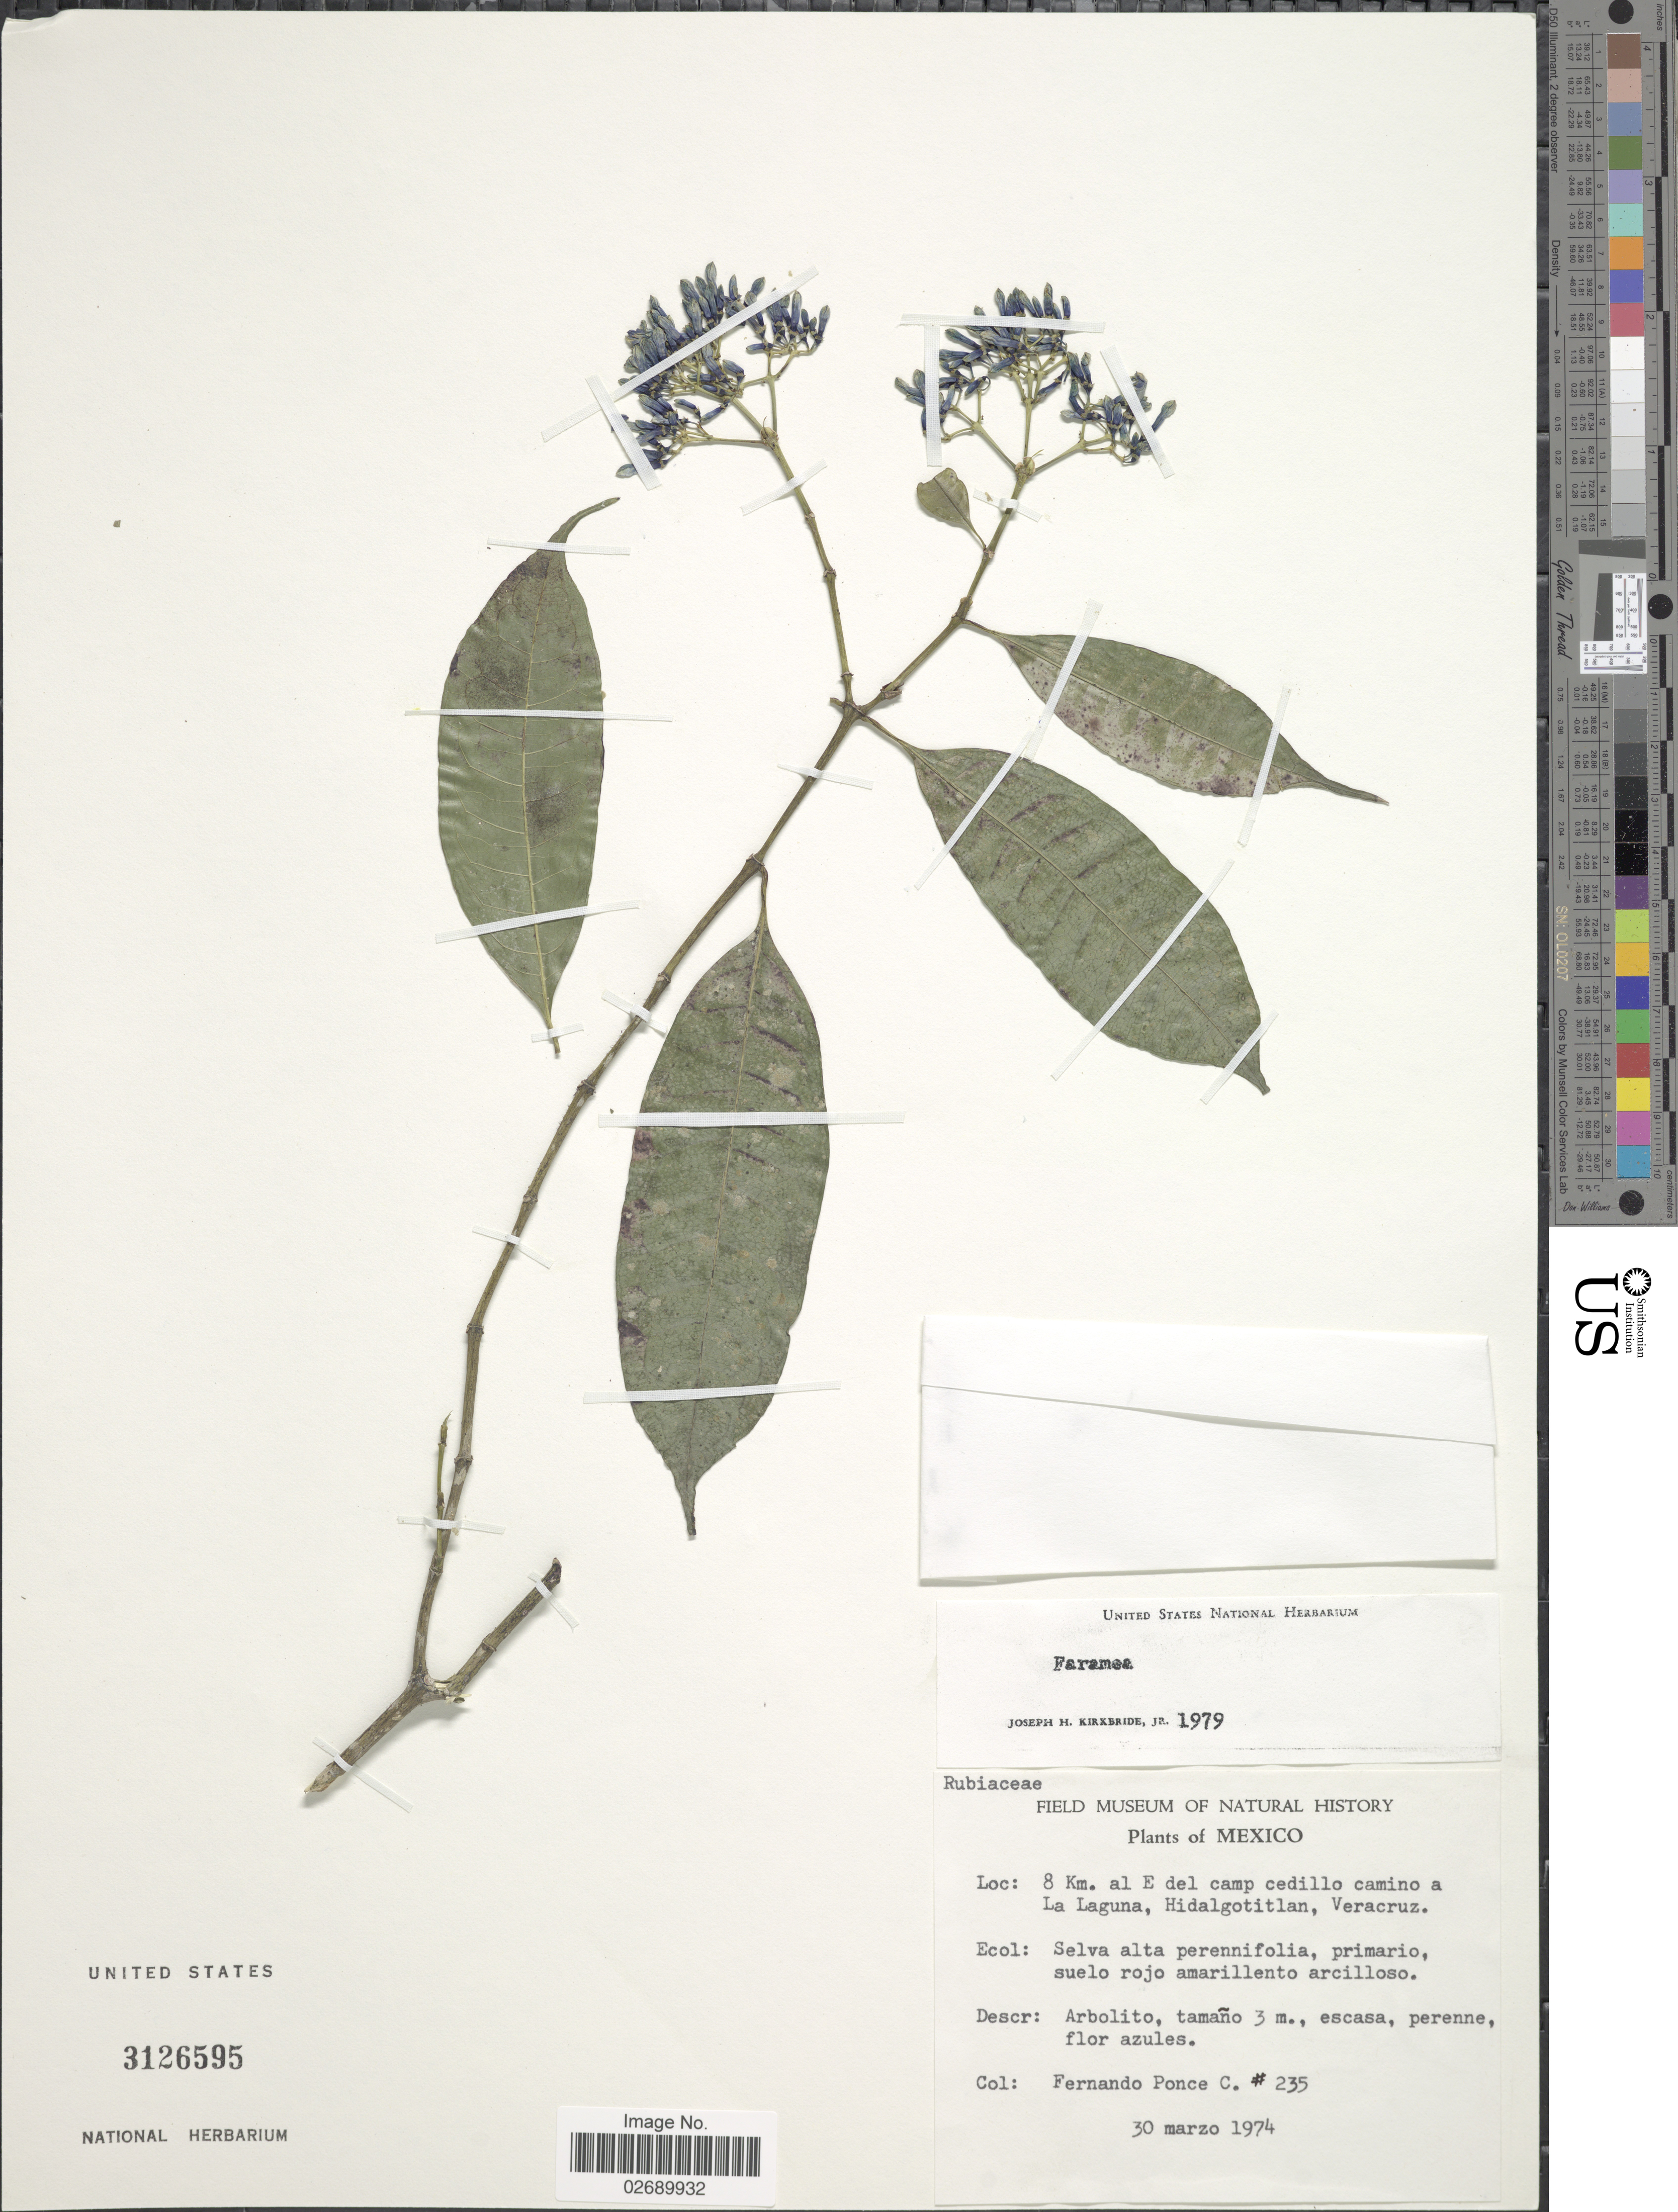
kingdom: Plantae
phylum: Tracheophyta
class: Magnoliopsida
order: Gentianales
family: Rubiaceae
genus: Faramea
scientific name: Faramea sp.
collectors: F. Ponce C.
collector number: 235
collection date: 1974-03-30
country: Mexico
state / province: Veracruz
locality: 8 Km. al E del camp cedillo camino a La Laguna, Hidalgotitlan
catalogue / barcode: US 3126595